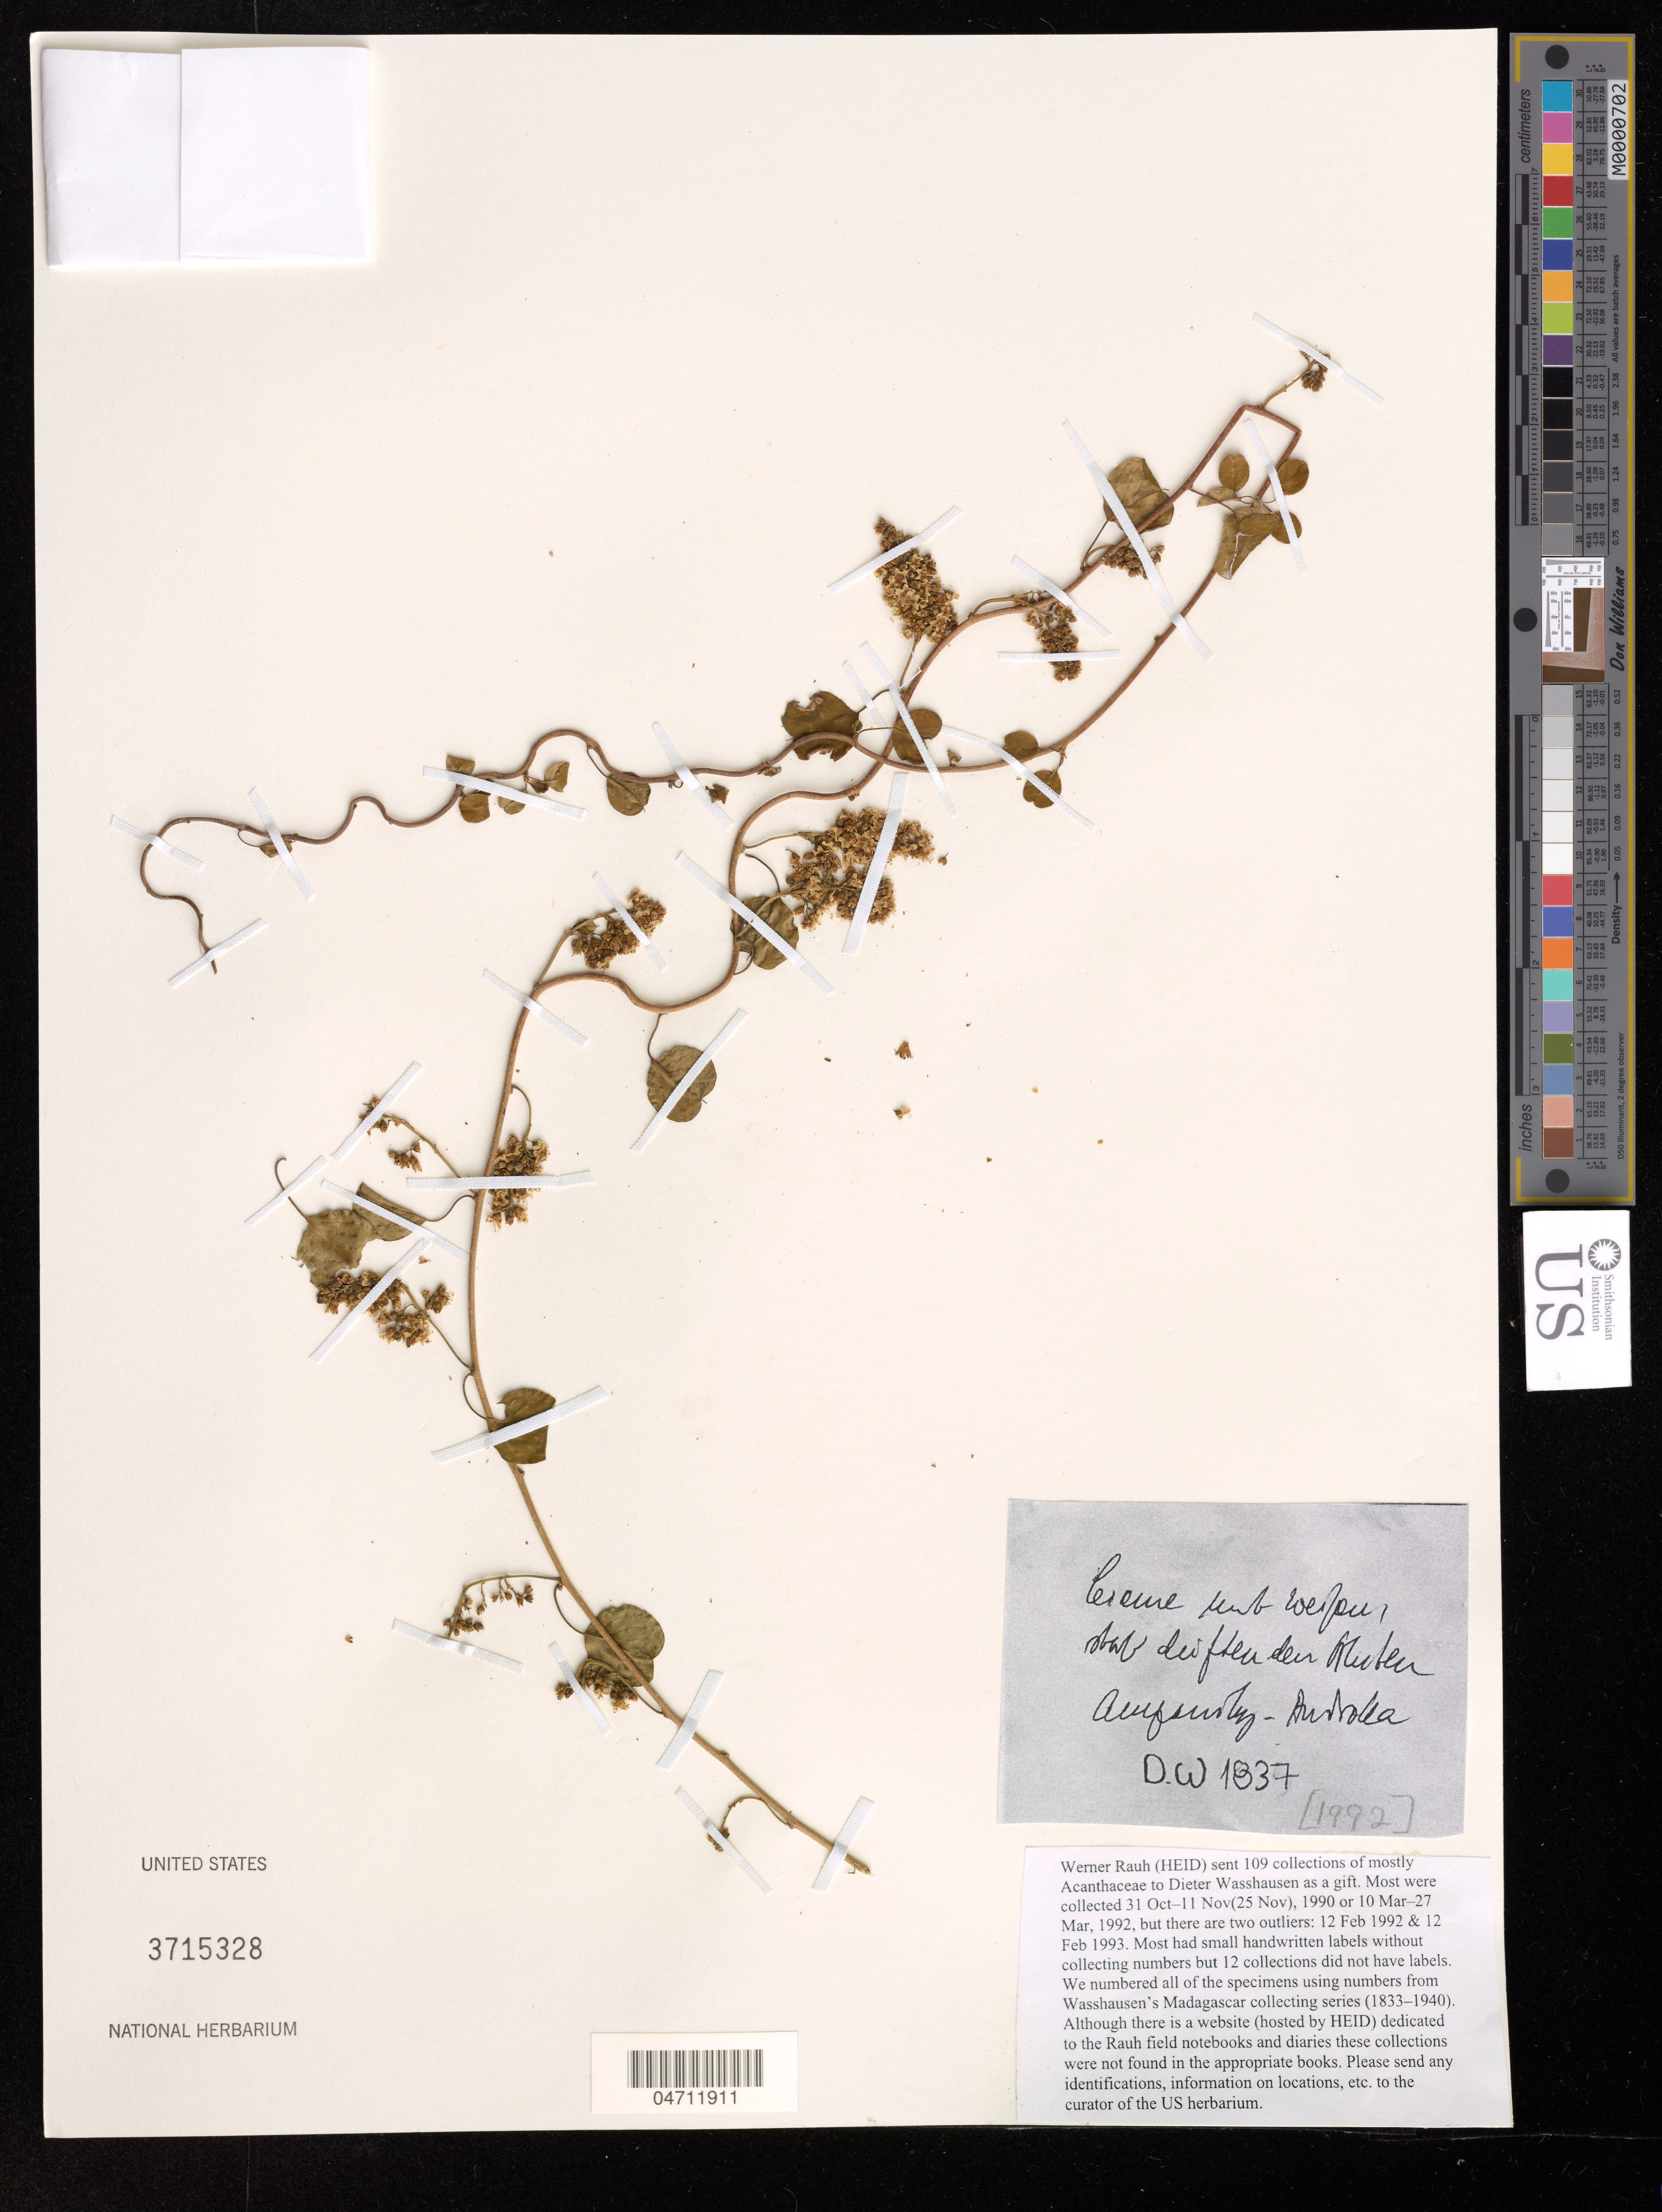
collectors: W. Rauh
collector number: DW 1837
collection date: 1992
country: Madagascar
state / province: Tulear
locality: Androka, Ampanihy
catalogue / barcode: US 3715328